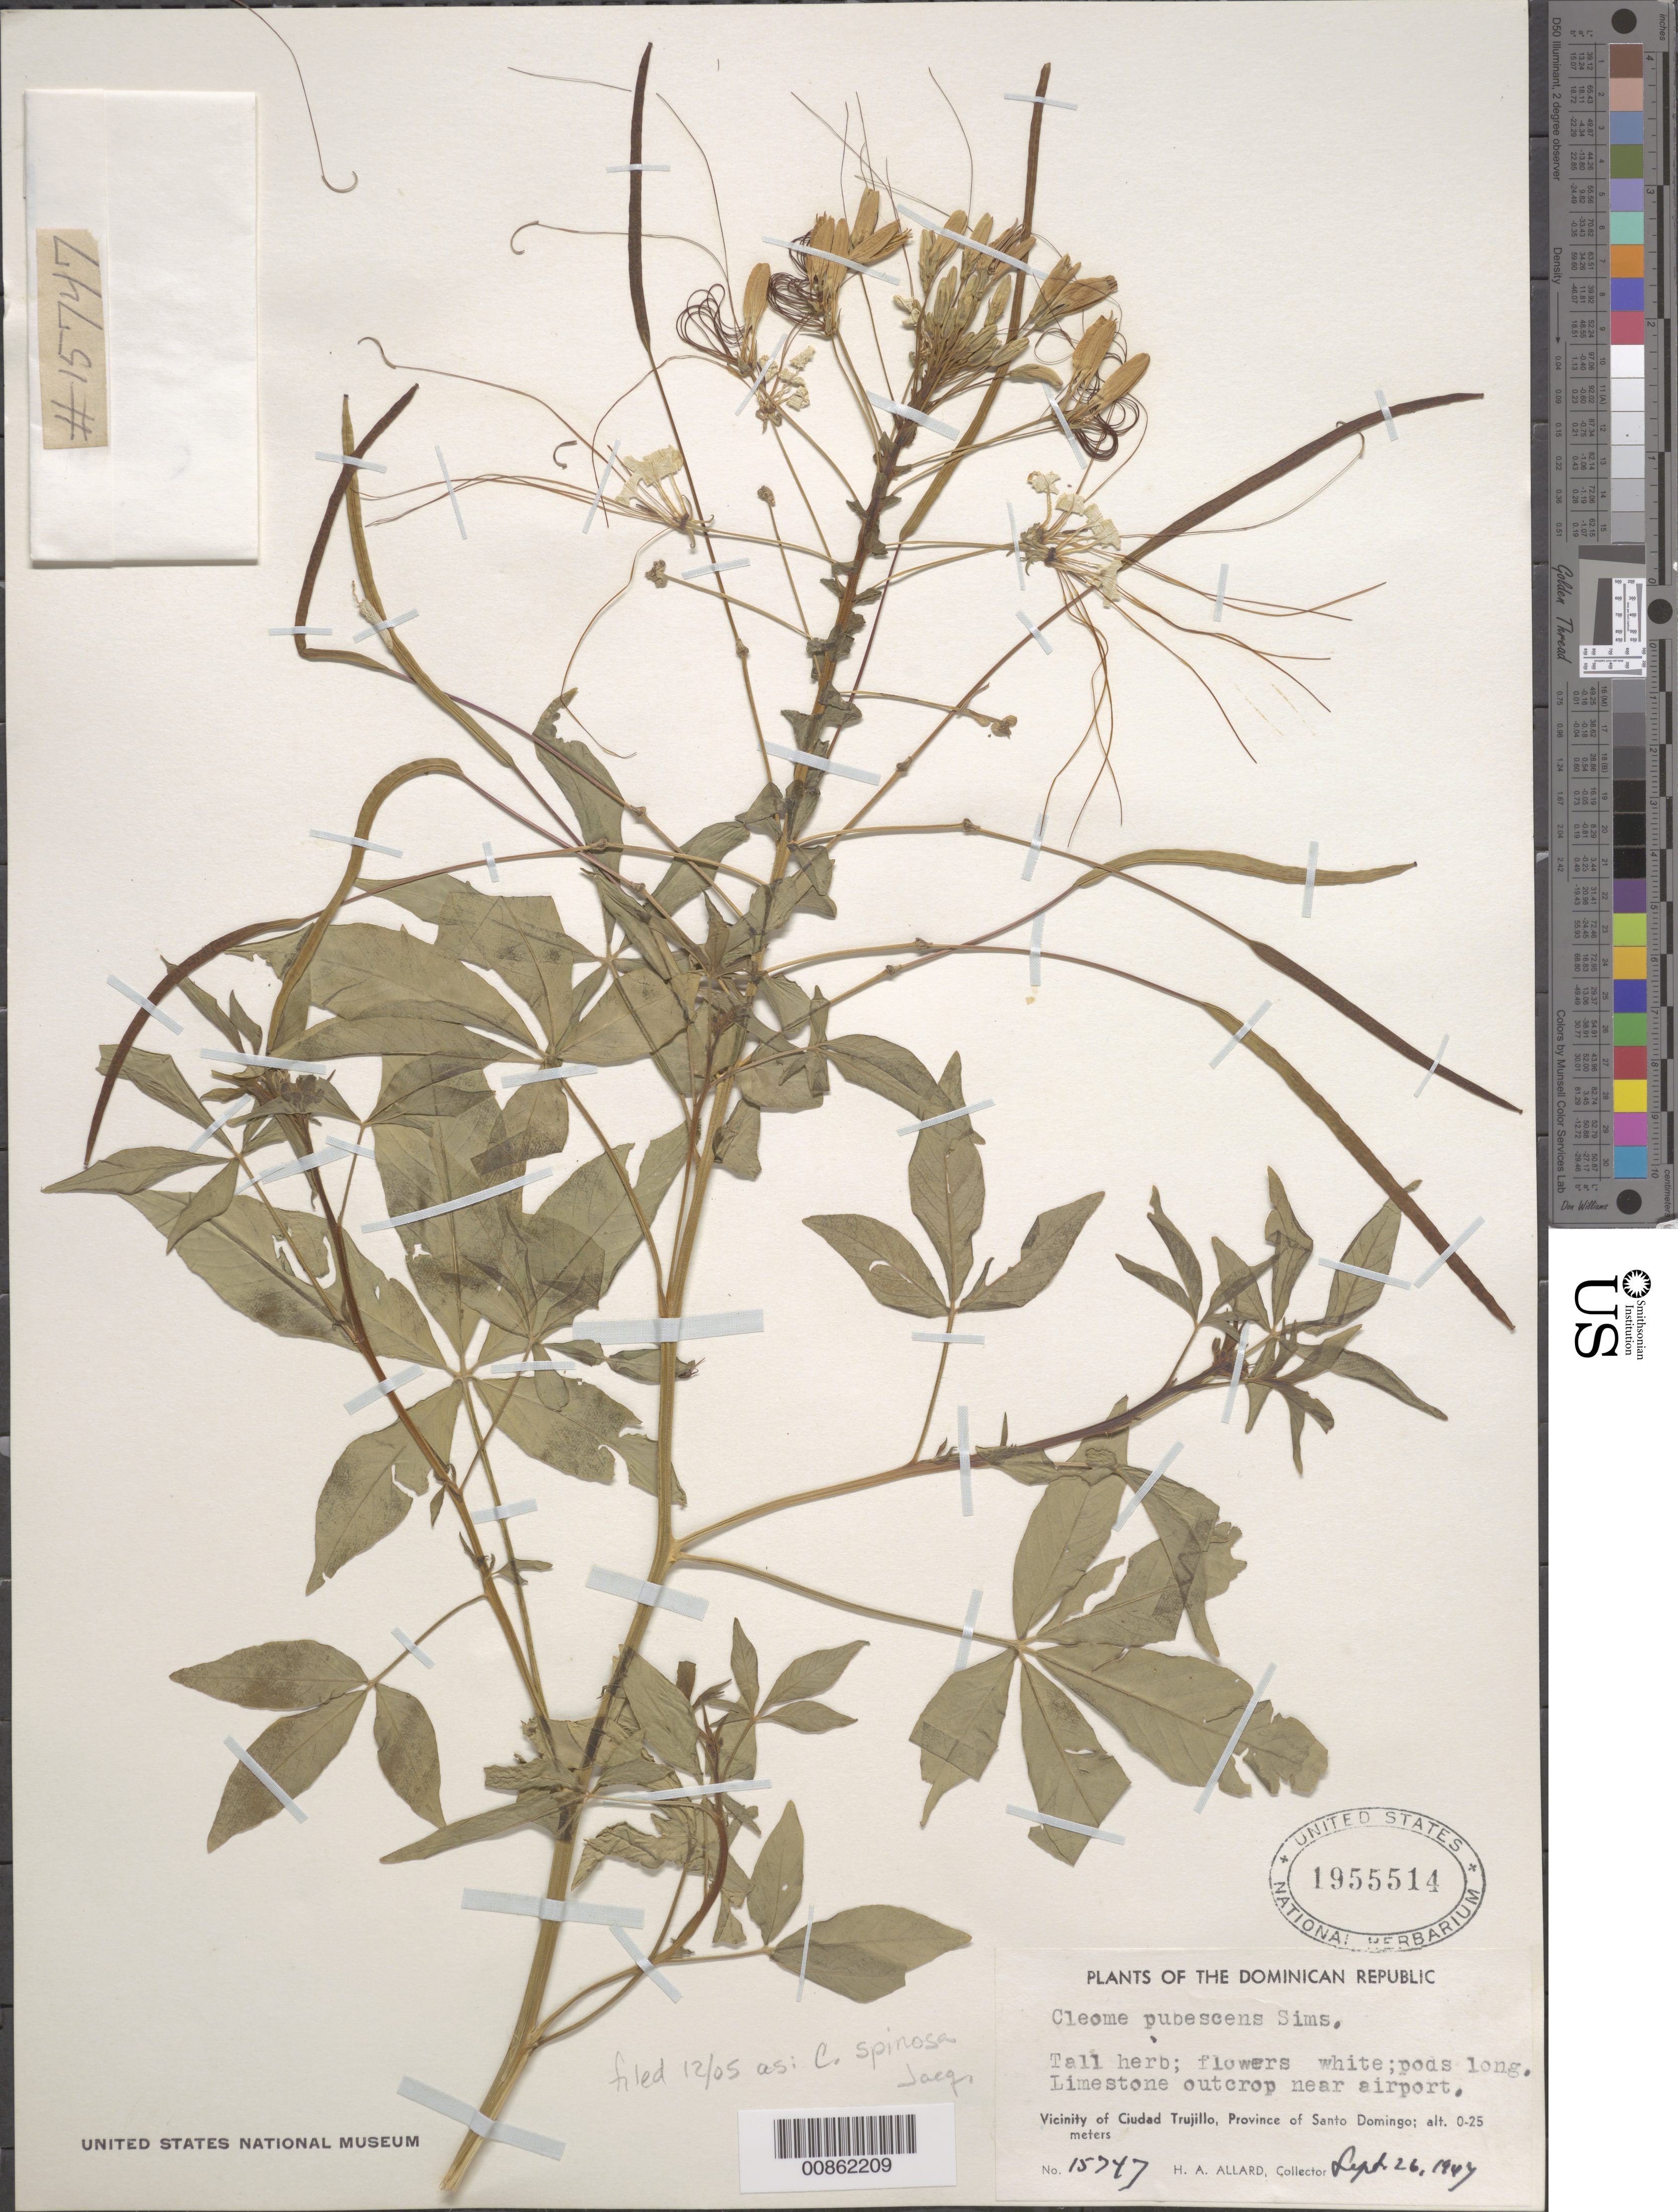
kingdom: Plantae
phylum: Tracheophyta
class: Magnoliopsida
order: Brassicales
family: Cleomaceae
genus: Tarenaya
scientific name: Tarenaya spinosa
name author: (Jacq.) Raf.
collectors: H. A. Allard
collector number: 15747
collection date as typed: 26 Sep 1947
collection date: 1947-09-26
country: Dominican Republic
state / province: Distrito Nacional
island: Hispaniola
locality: Vicinity of Ciudad Trujillo, Province of Santo Domingo (obsolete). Near Airport.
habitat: Limestone outcrop.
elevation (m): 0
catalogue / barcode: US 1955514